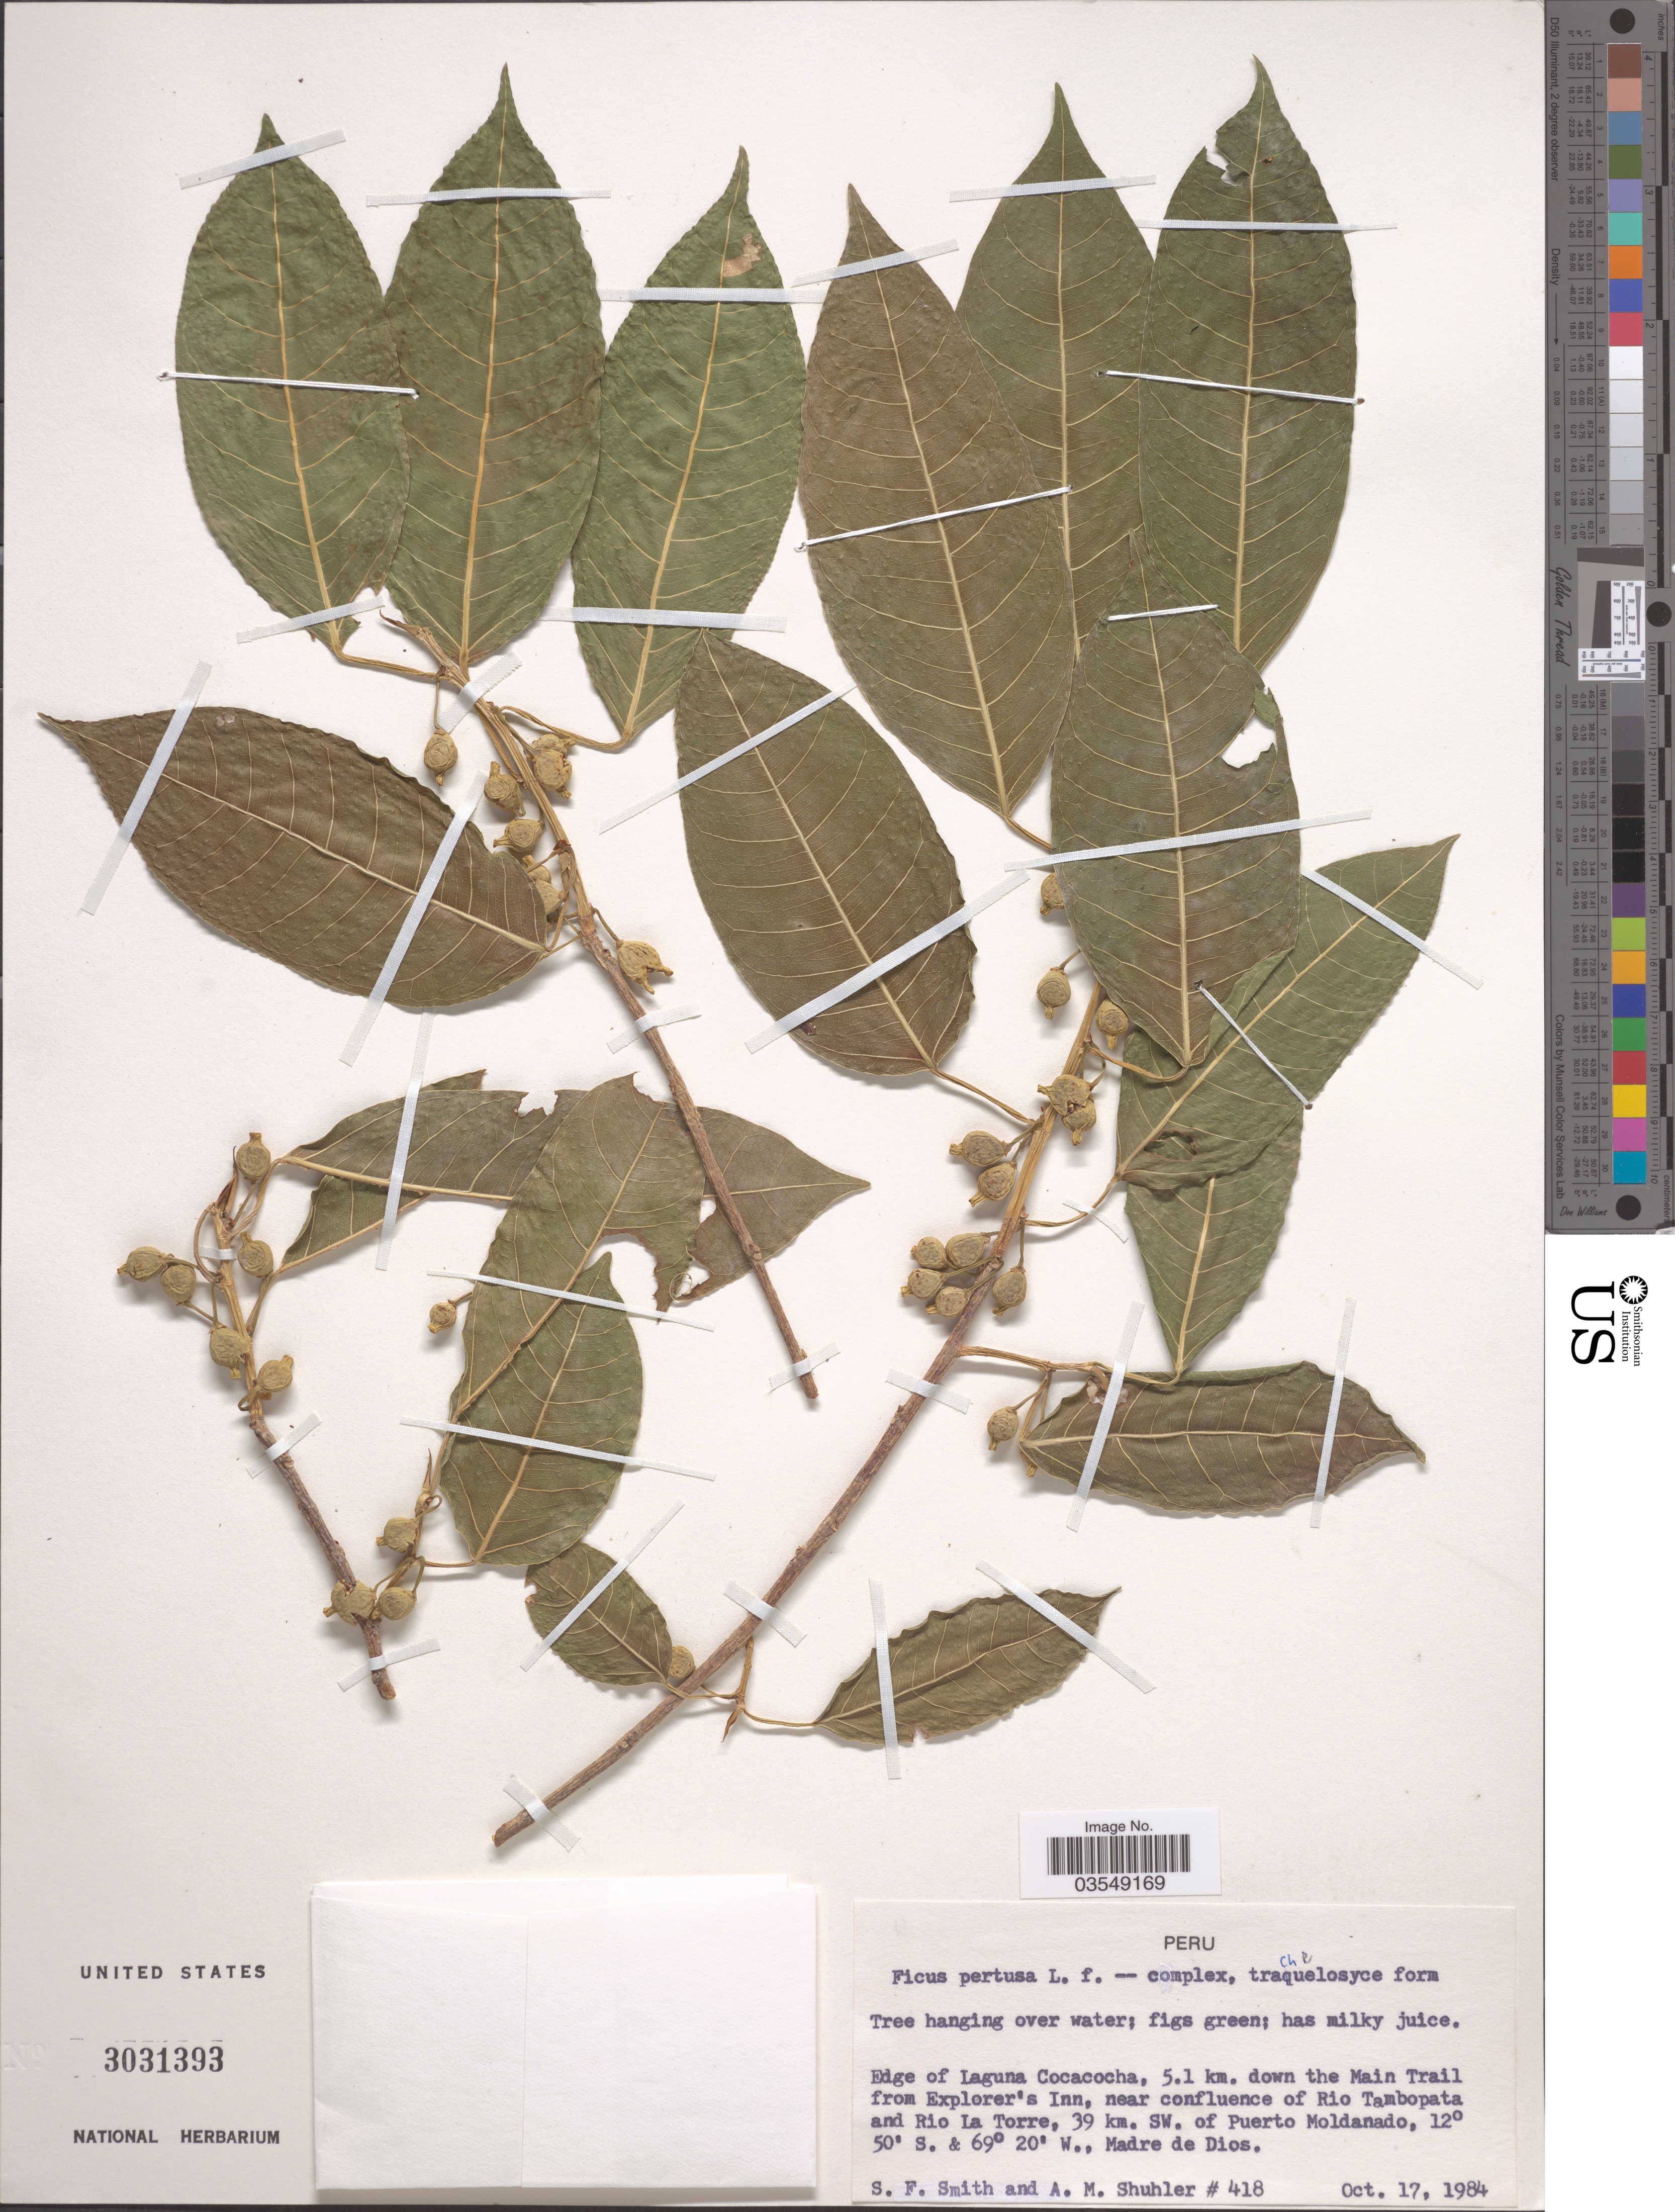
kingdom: Plantae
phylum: Tracheophyta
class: Magnoliopsida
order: Rosales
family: Moraceae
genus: Ficus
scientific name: Ficus tubulosa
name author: Pelissari & Romaniuc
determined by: Mitidieri, Nicole, (WIS), University of Wisconsin - Madison (UNITED STATES)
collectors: S.F. Smith & A. Shuhler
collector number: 418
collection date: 1984-10-17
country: Peru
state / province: Madre de Dios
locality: Edge of Laguna Cocacocha, 5.1 km. down the Main Trail from Explorer's Inn, near confluence of Rio Tambopata and Rio La Torre, 39 km. SW. of Puerto Moldanado.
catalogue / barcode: US 3031393